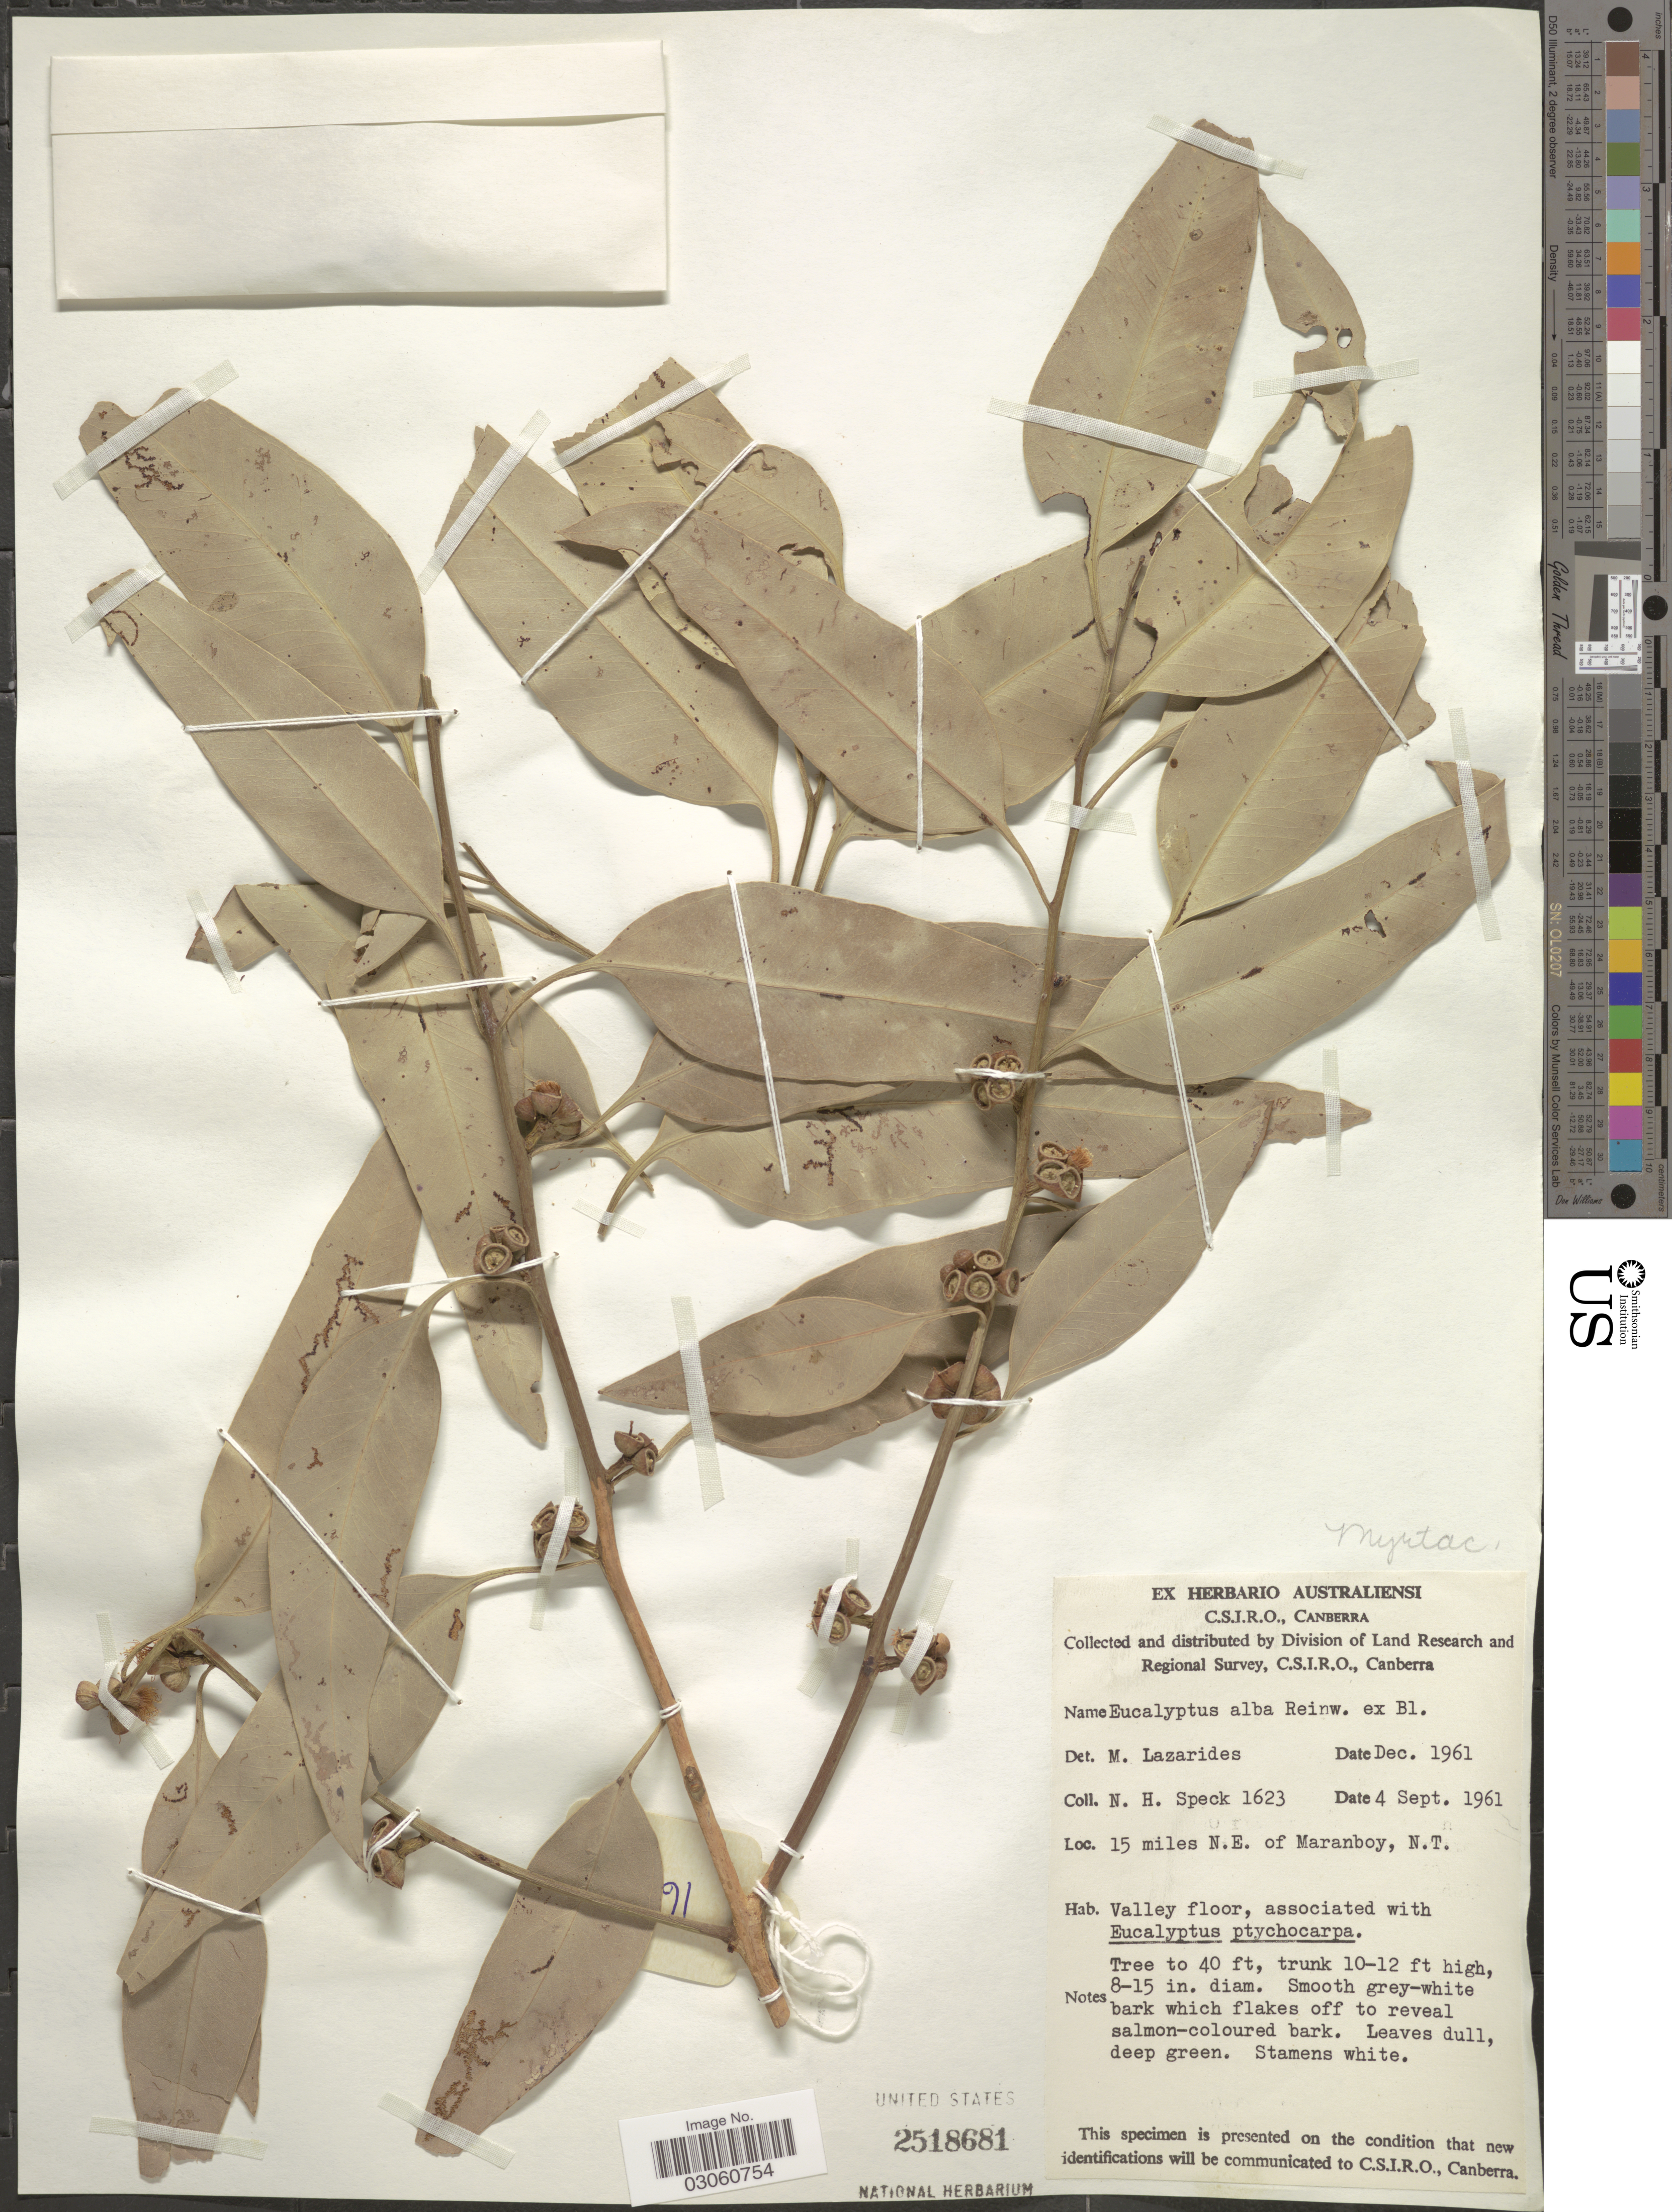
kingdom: Plantae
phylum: Tracheophyta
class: Magnoliopsida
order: Myrtales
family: Myrtaceae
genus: Eucalyptus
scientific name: Eucalyptus alba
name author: Reinw.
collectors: N. Speck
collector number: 1623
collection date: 1961-09-04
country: Australia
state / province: Northern Territory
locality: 15 miles N.E. of Maranboy, N.T.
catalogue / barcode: US 2518681